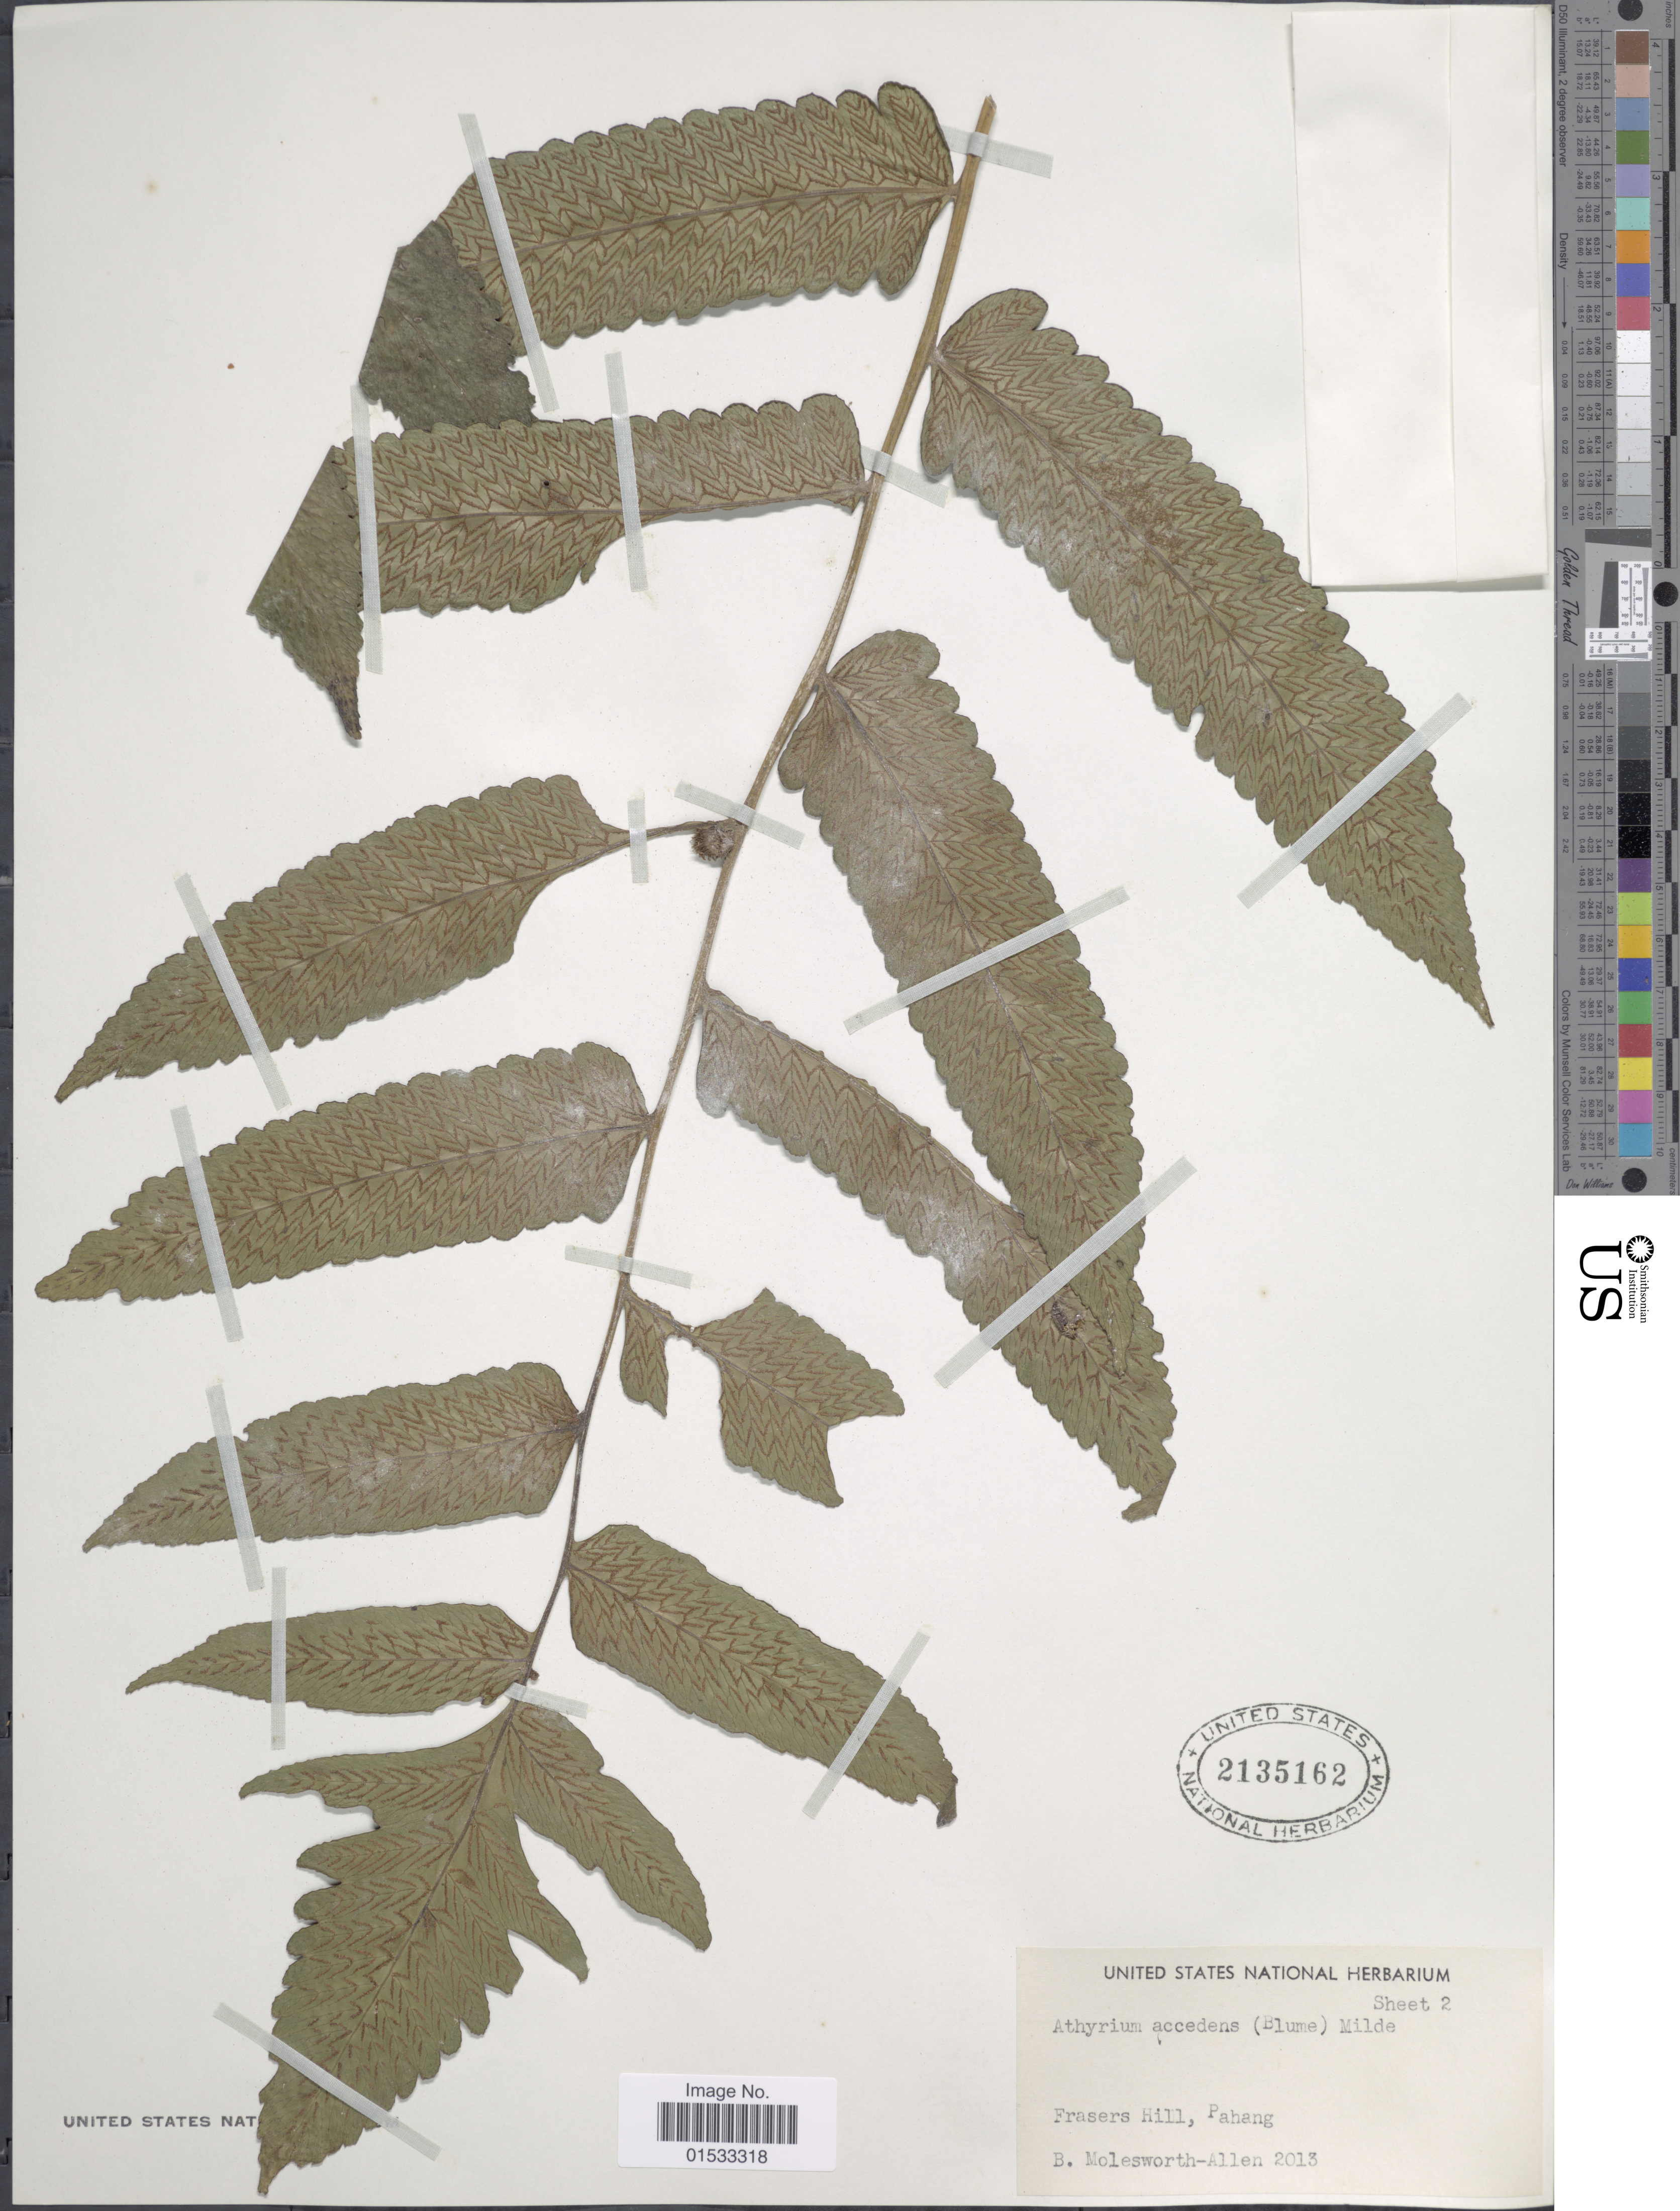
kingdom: Plantae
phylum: Tracheophyta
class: Polypodiopsida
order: Polypodiales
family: Athyriaceae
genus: Diplazium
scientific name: Diplazium accendens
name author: Blume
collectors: B. E. G. Molesworth-Allen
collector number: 2013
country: Malaysia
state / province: Pahang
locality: Frasers Hill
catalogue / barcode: US 2135162